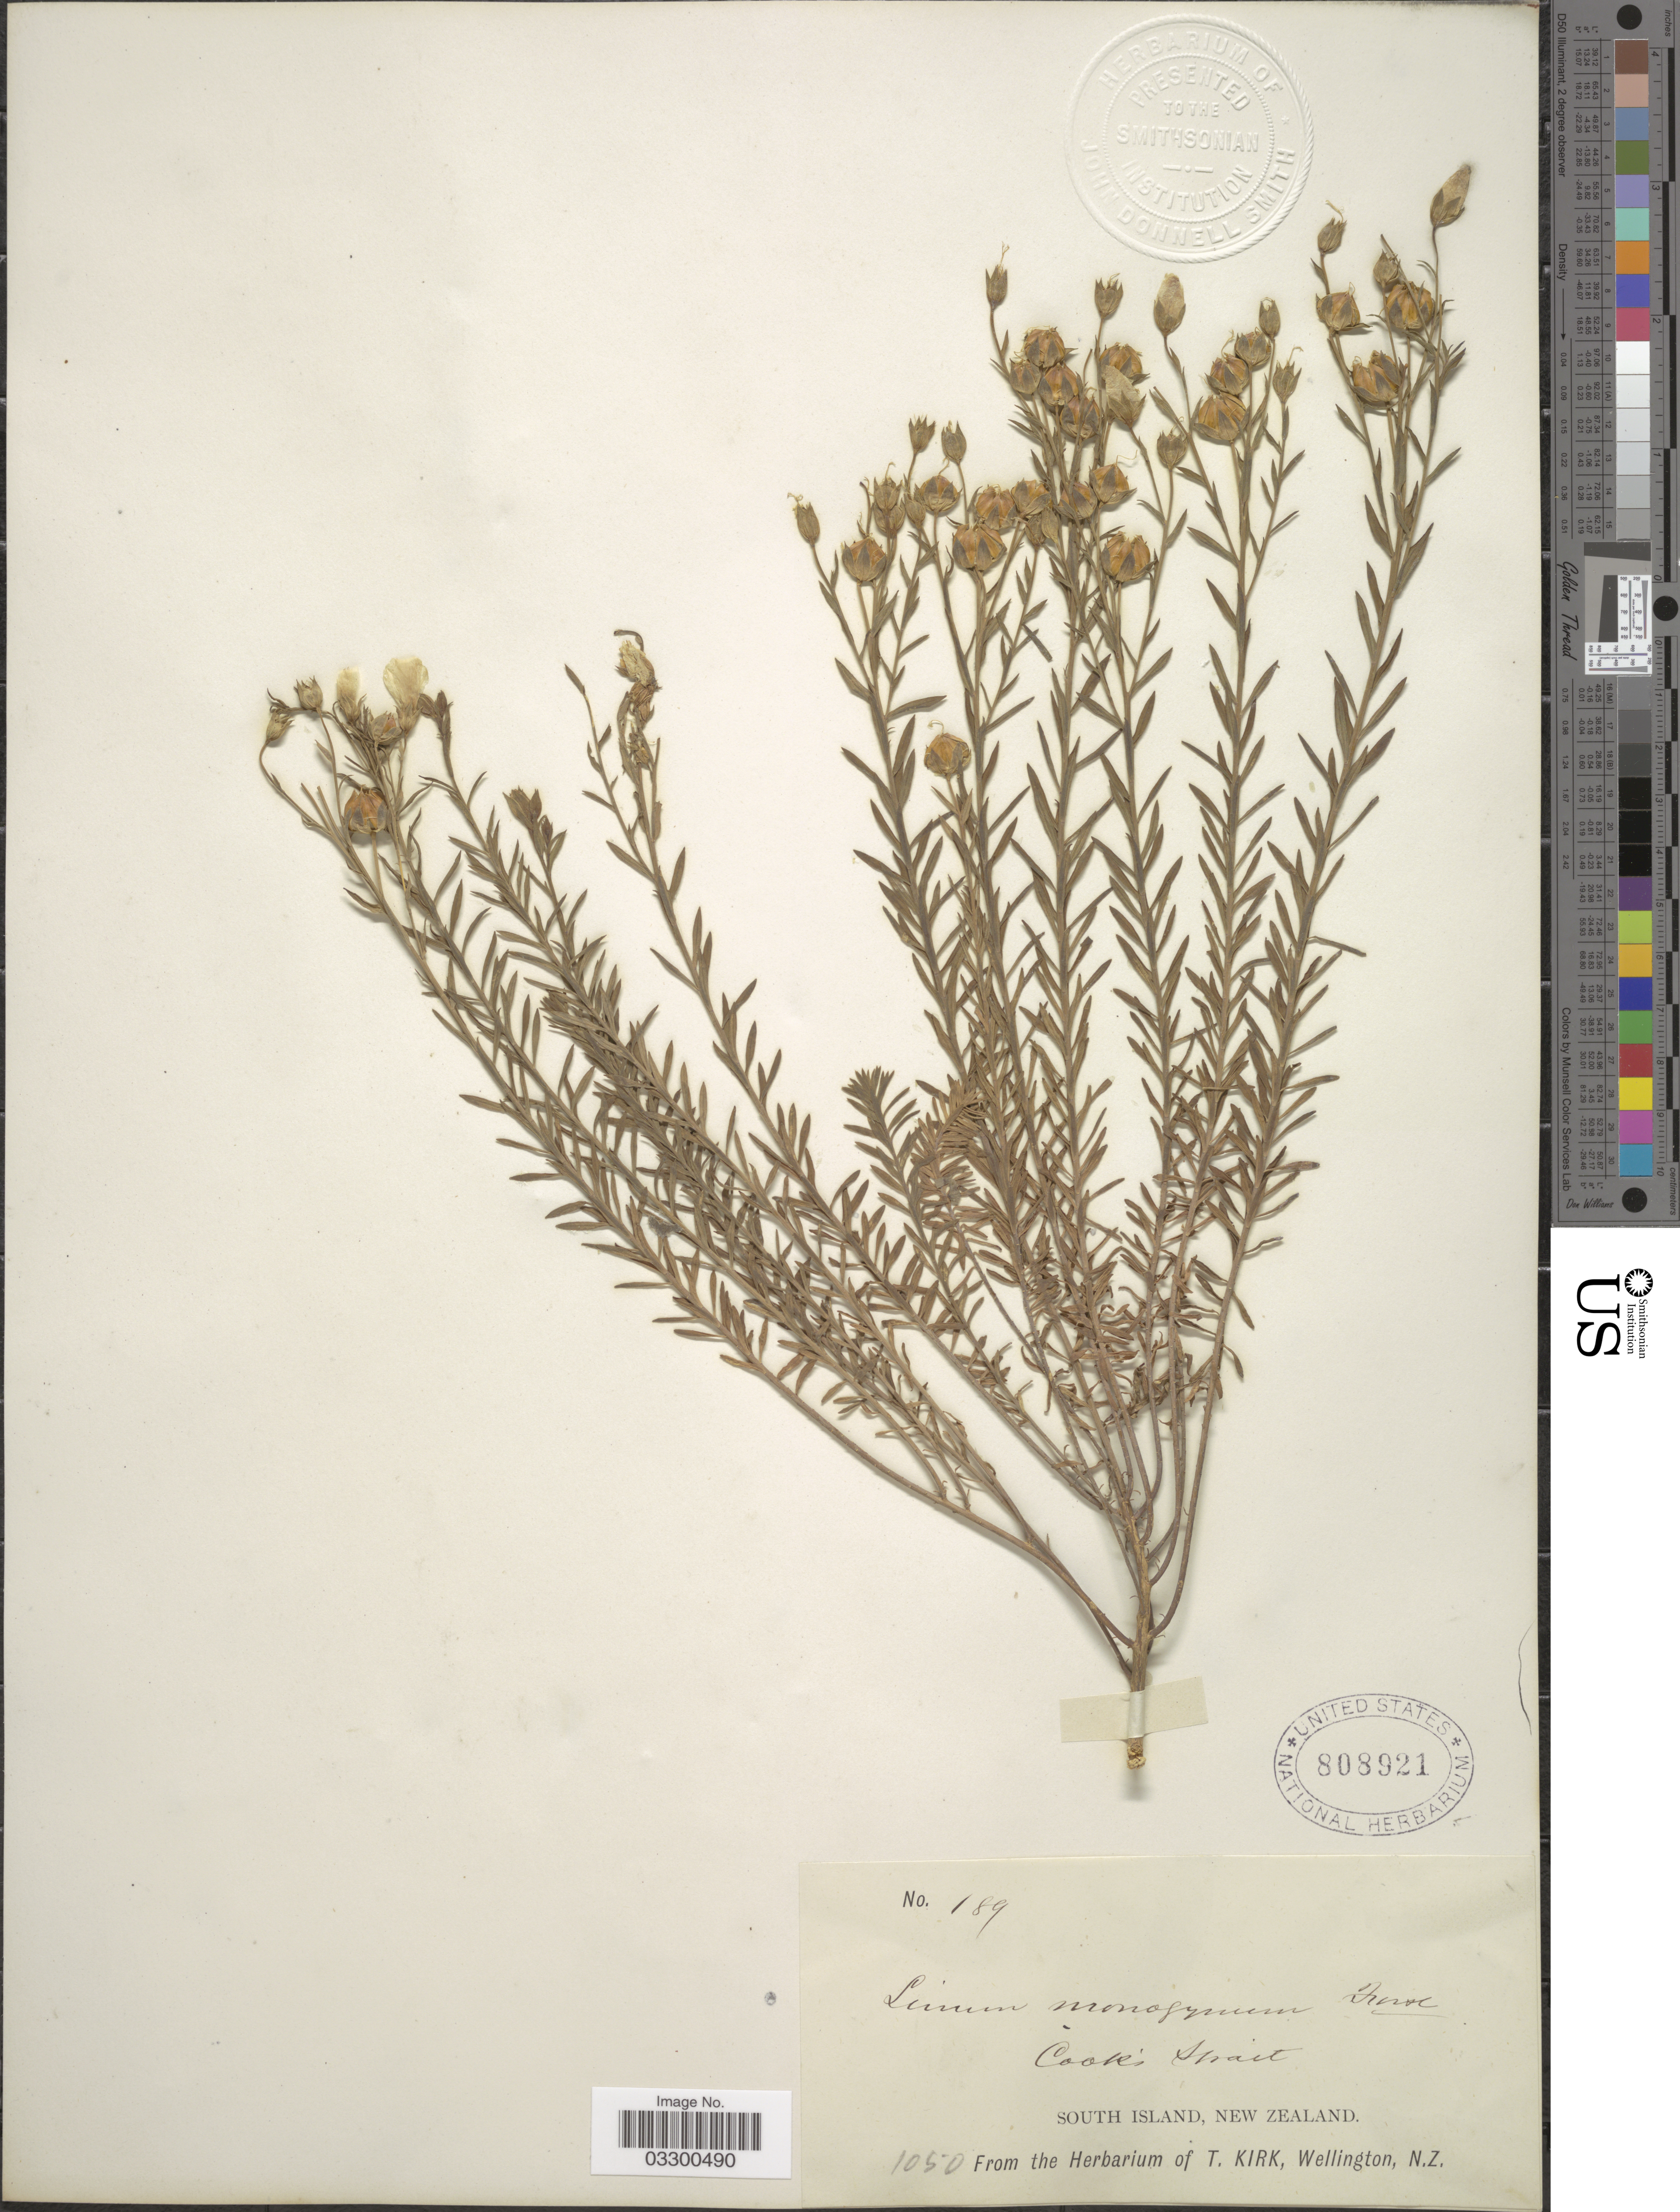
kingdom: Plantae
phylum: Tracheophyta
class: Magnoliopsida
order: Malpighiales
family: Linaceae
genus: Linum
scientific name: Linum monogynum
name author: G. Forst.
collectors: ex Herb. T. Kirk, Wellington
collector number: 189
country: New Zealand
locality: Cook's Strait. South Island.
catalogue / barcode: US 808921